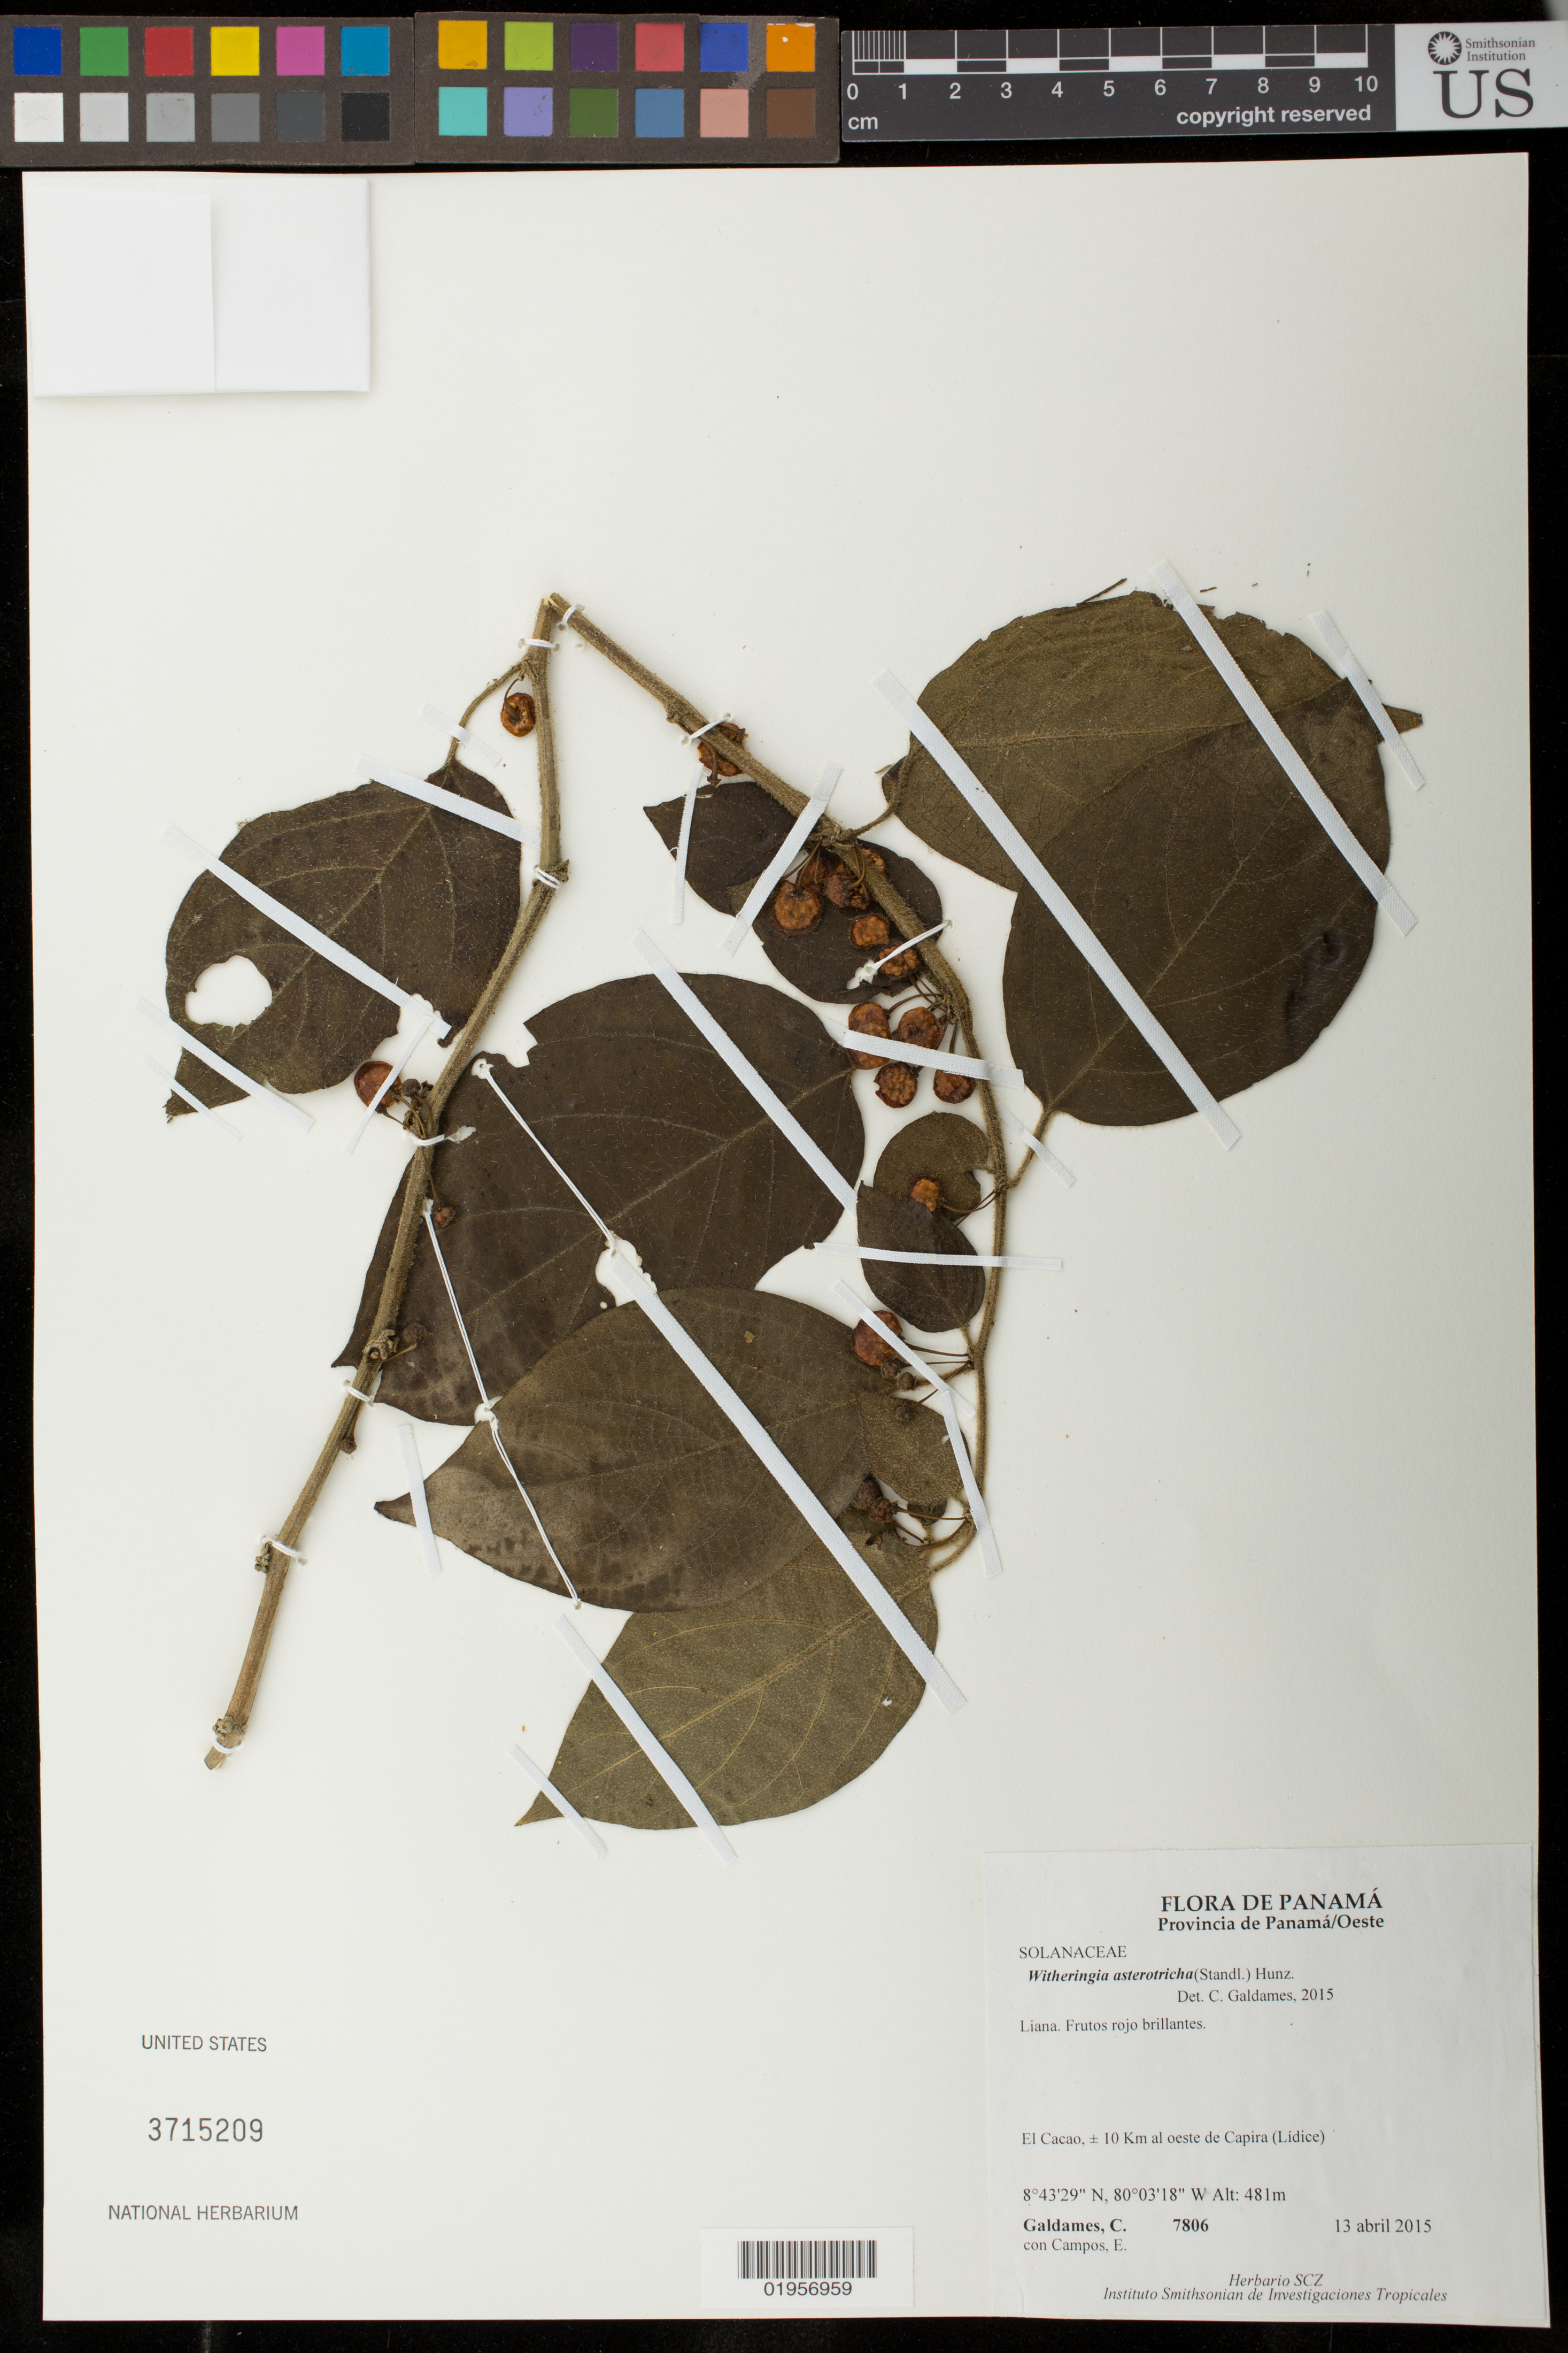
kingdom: Plantae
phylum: Tracheophyta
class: Magnoliopsida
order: Solanales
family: Solanaceae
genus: Witheringia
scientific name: Witheringia asterotricha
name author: (Standl.) Hunz.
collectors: C. Galdames & E. Campos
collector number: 7806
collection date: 2015-04-13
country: Panama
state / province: Panamá Oeste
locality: El Cacao, 10 km al oeste de Capira (Lidice)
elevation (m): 481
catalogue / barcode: US 3715209